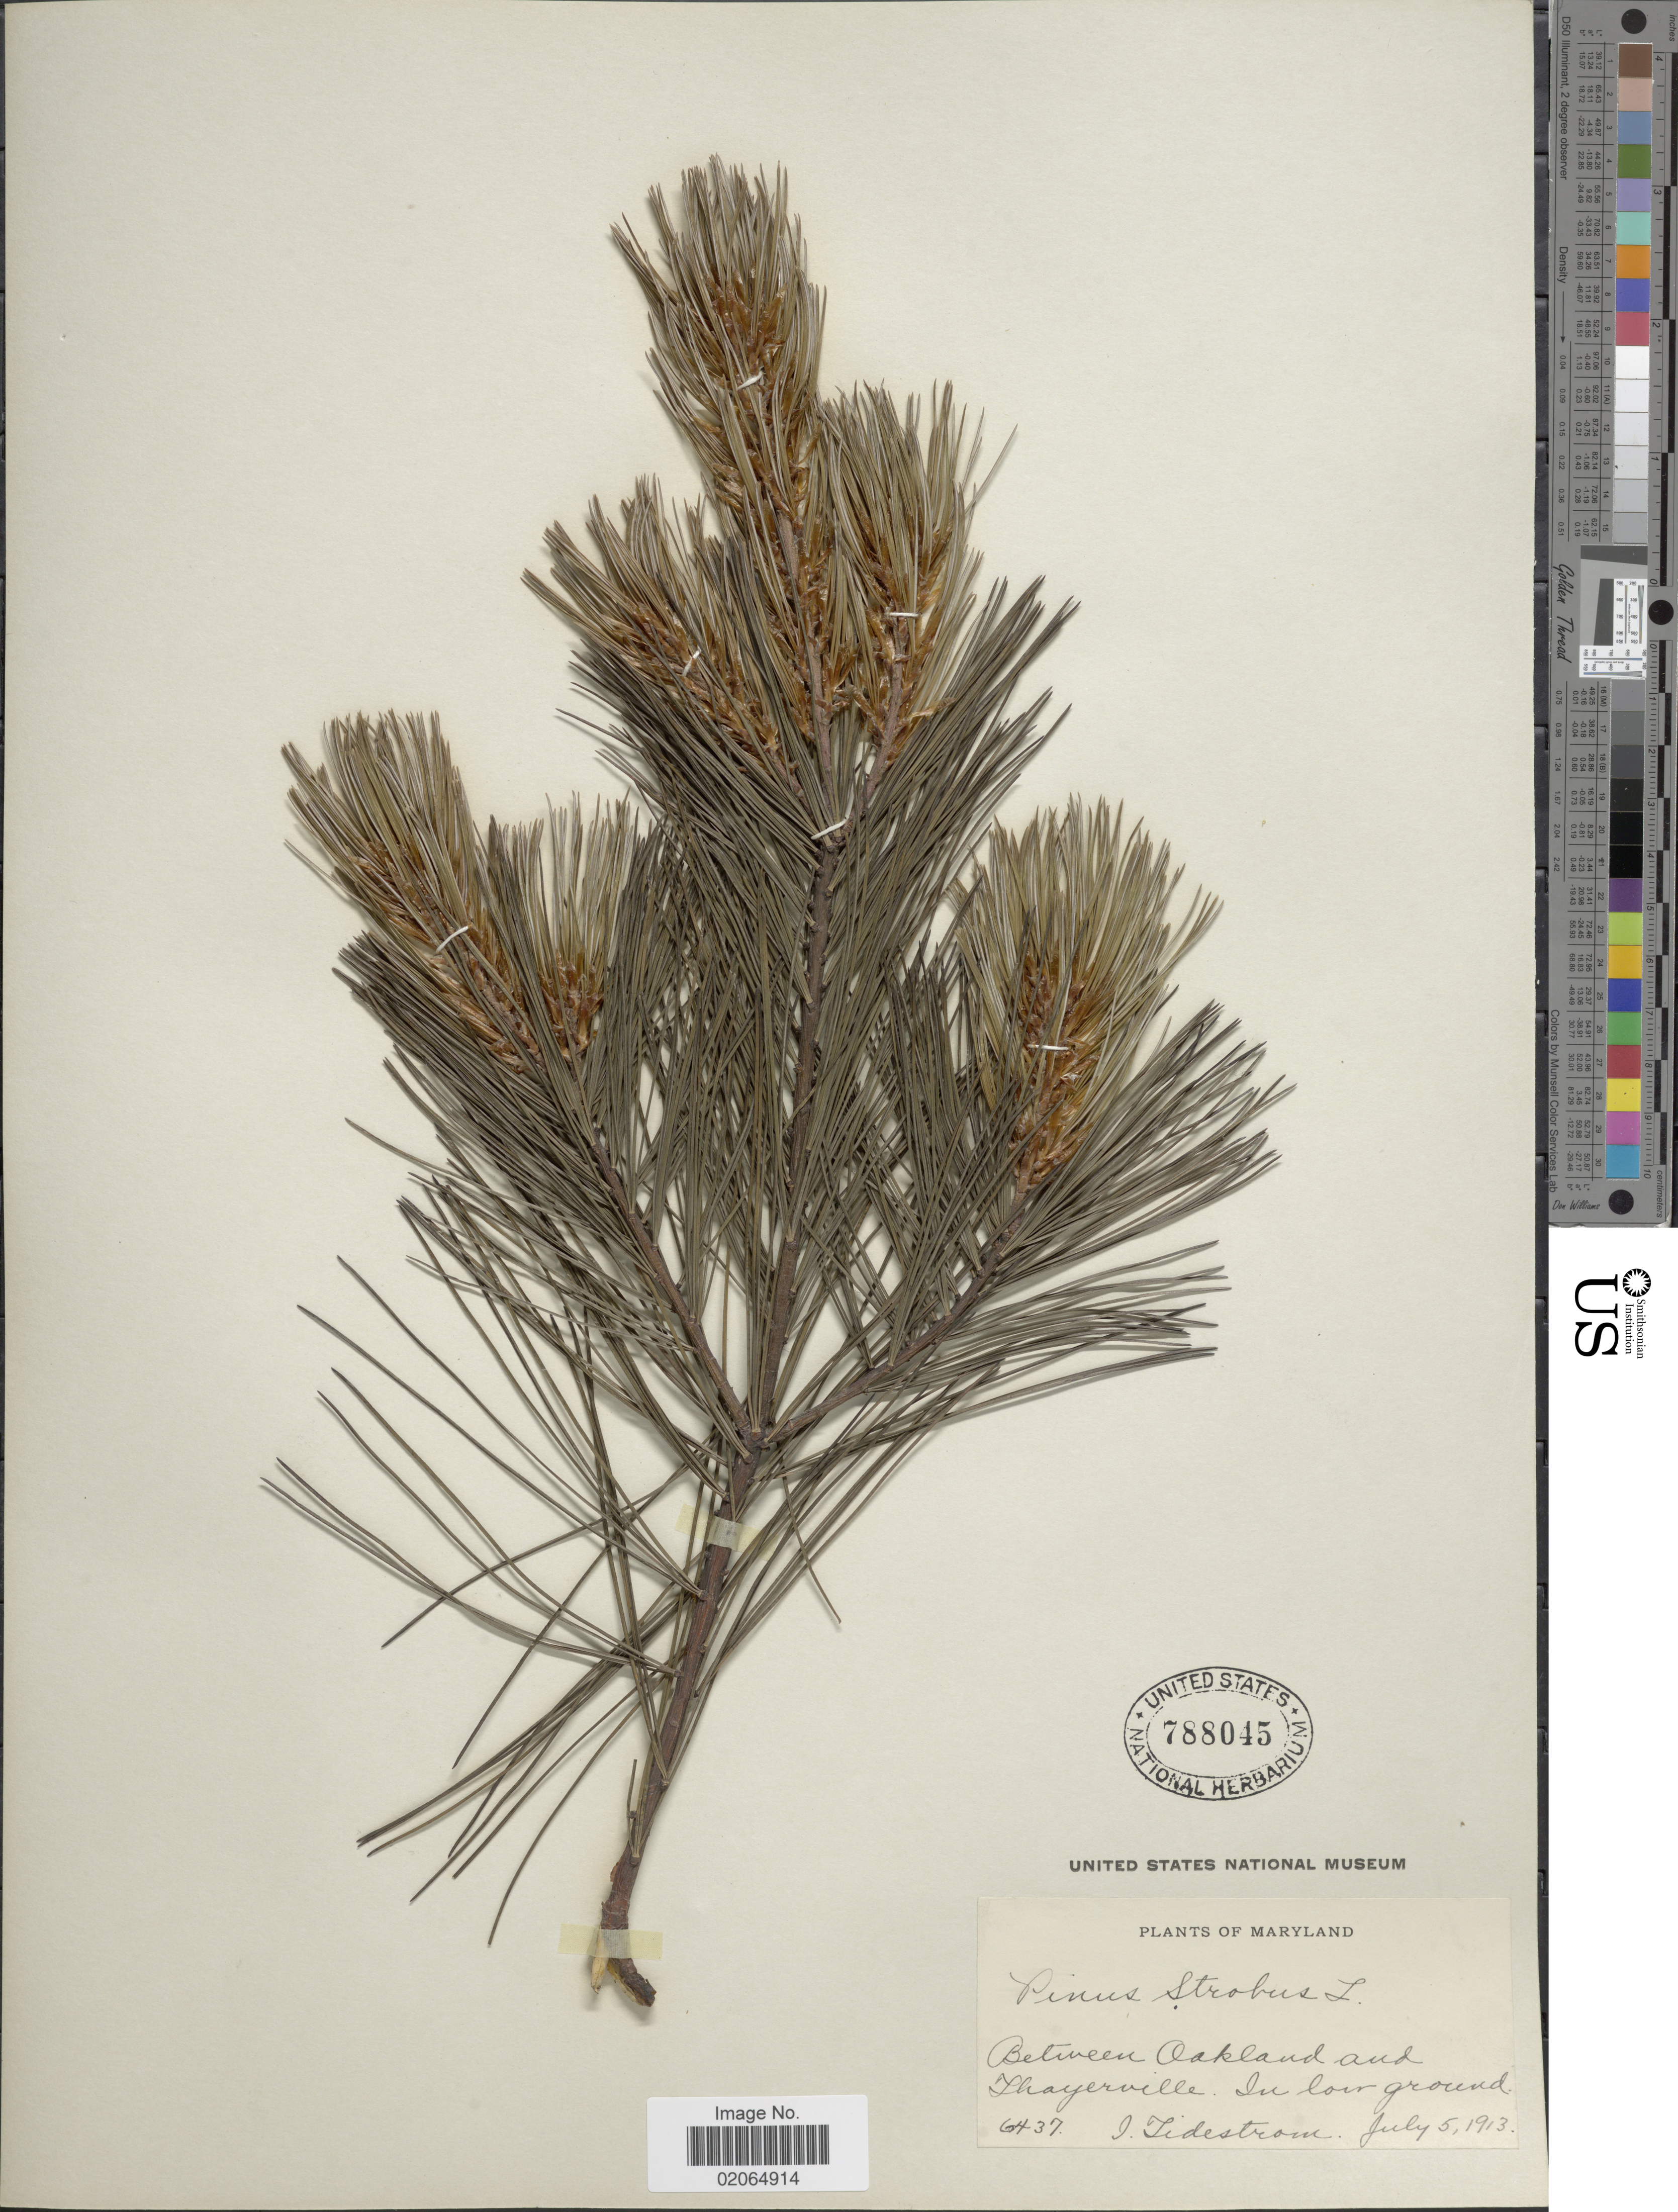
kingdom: Plantae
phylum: Tracheophyta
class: Pinopsida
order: Pinales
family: Pinaceae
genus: Pinus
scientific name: Pinus strobus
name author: L.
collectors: I. Tidestorm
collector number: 6437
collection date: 1913-07-05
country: United States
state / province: Maryland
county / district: Garrett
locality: Between oakland and Thayerville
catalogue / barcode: US 788045